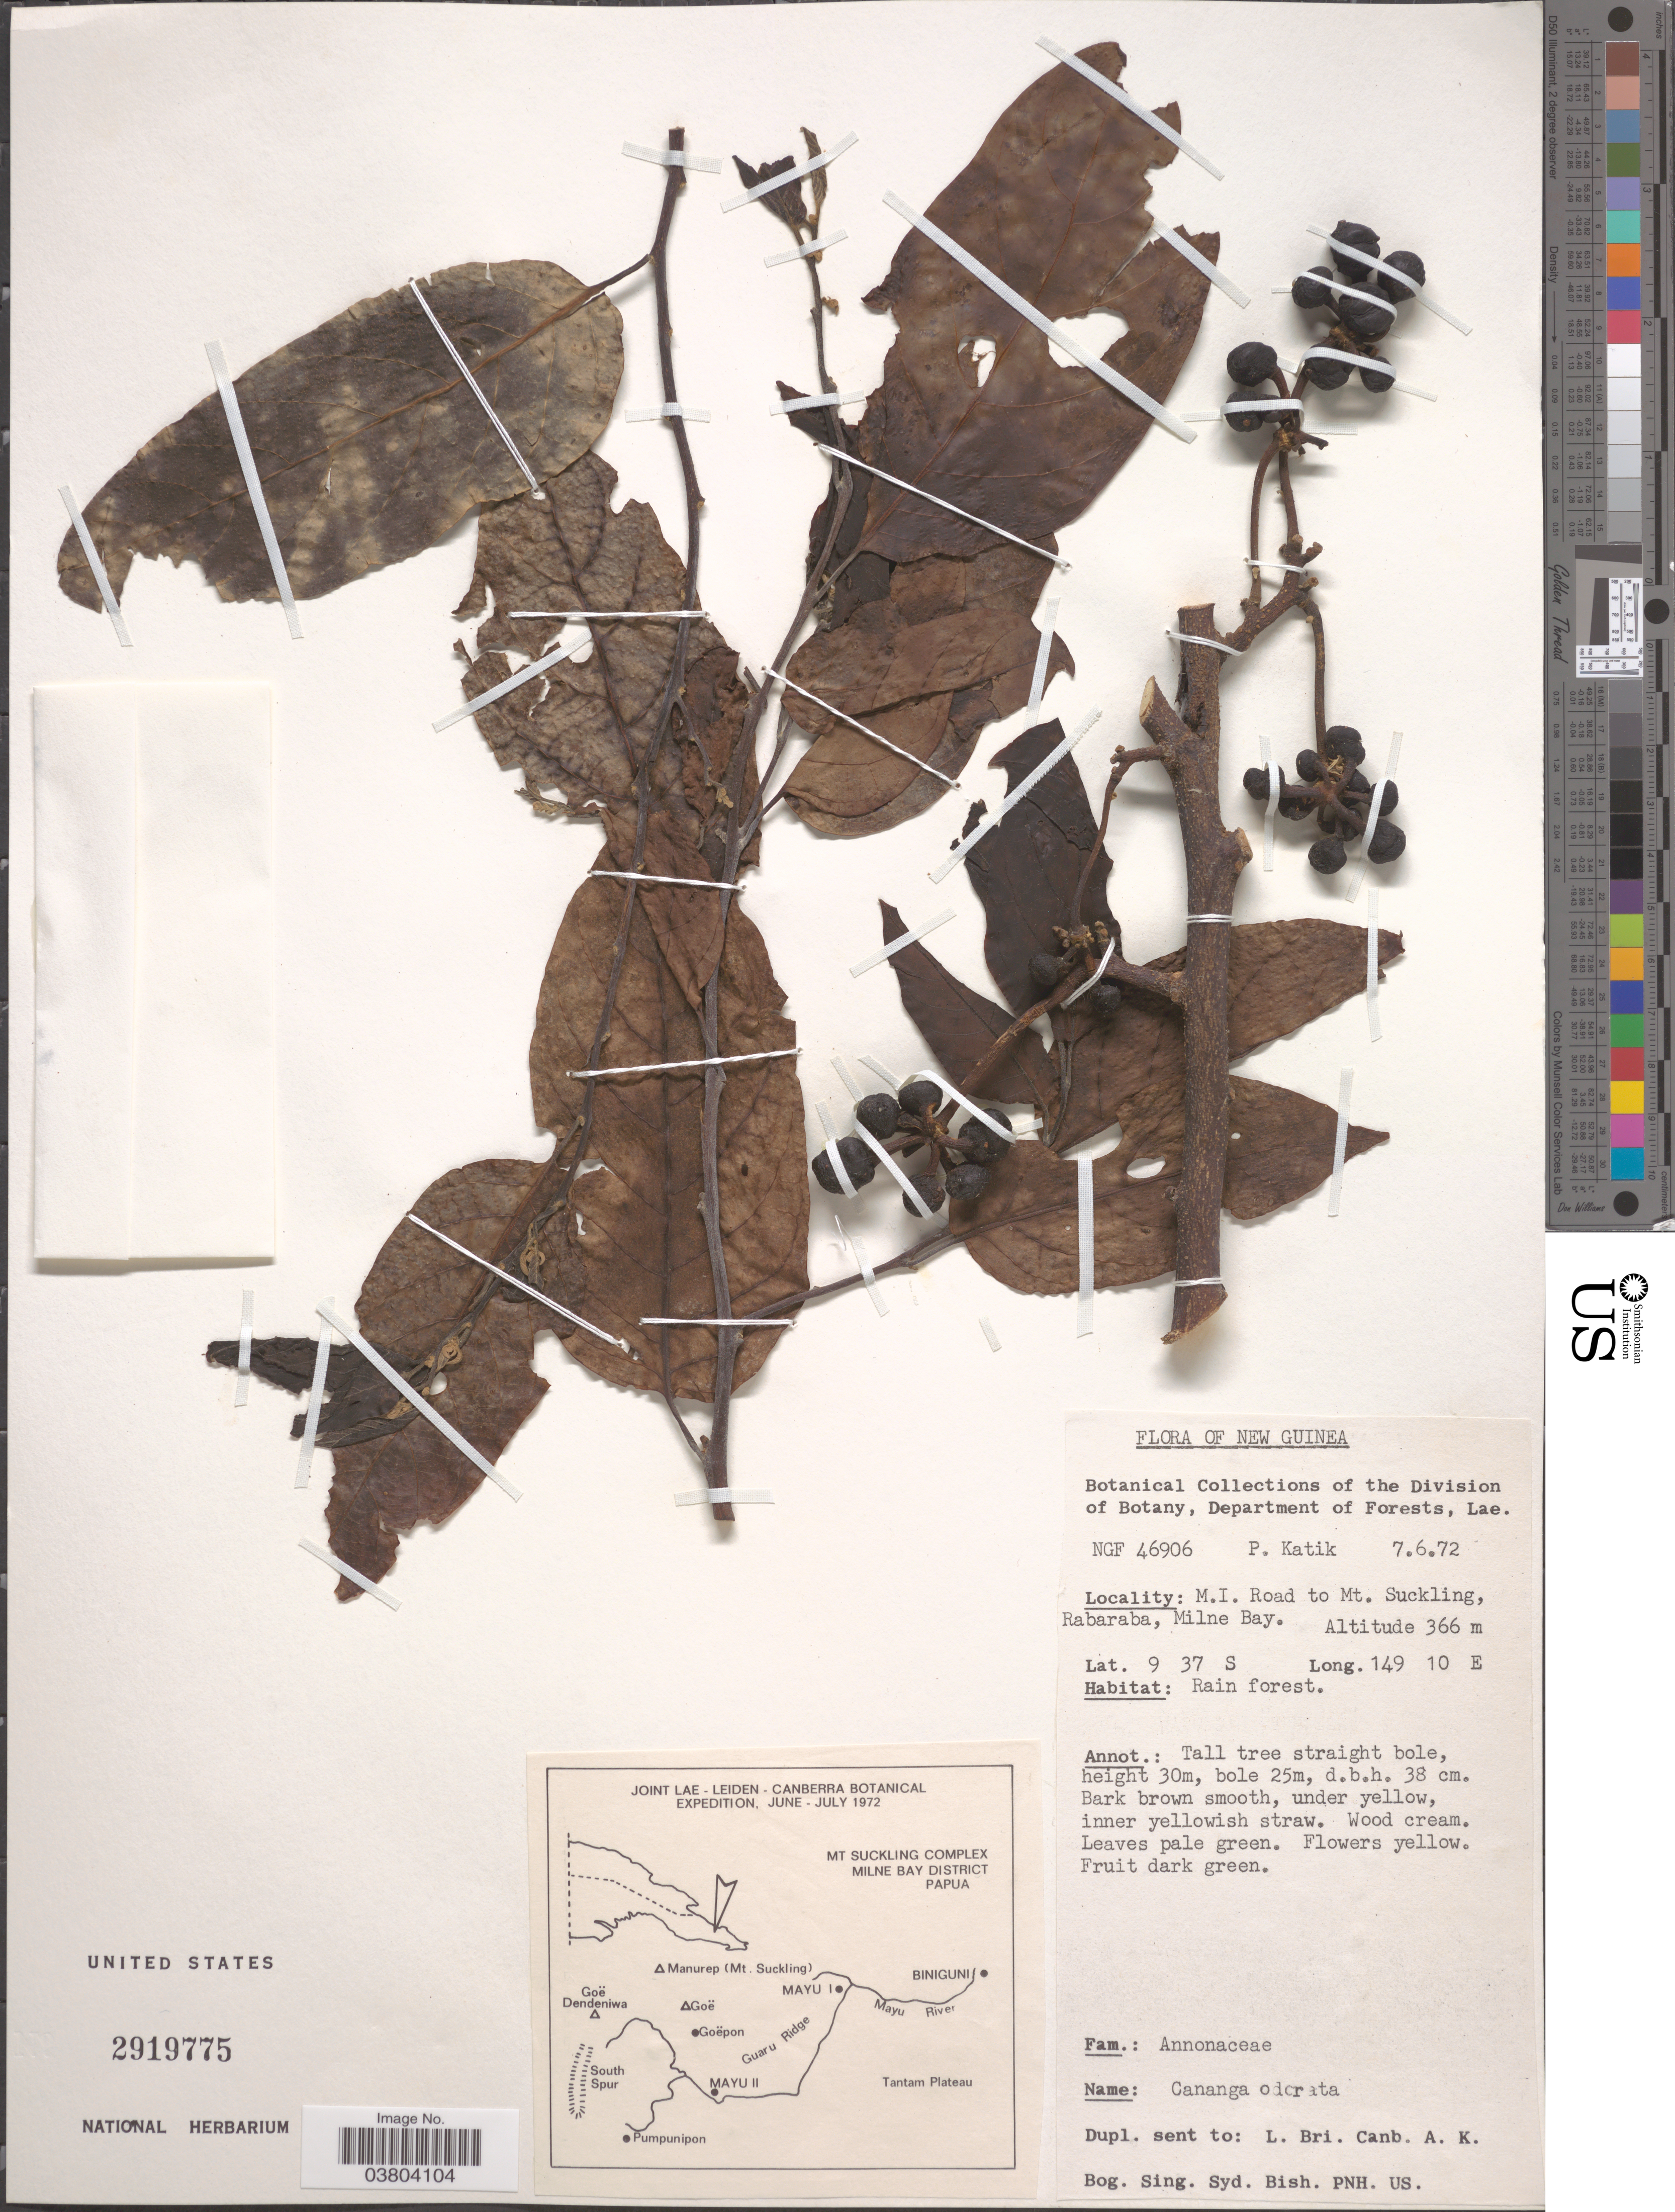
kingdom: Plantae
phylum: Tracheophyta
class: Magnoliopsida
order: Magnoliales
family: Annonaceae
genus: Cananga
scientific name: Cananga odorata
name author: (Lam.) Hook. f. & Thomson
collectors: P. Katik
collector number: NGF46906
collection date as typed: Transcribed d/m/y: 7/6/72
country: Papua New Guinea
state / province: Milne Bay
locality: New Guinea. M.I. Road to Mt. Suckling, Rabaraba.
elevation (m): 366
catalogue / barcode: US 2919775